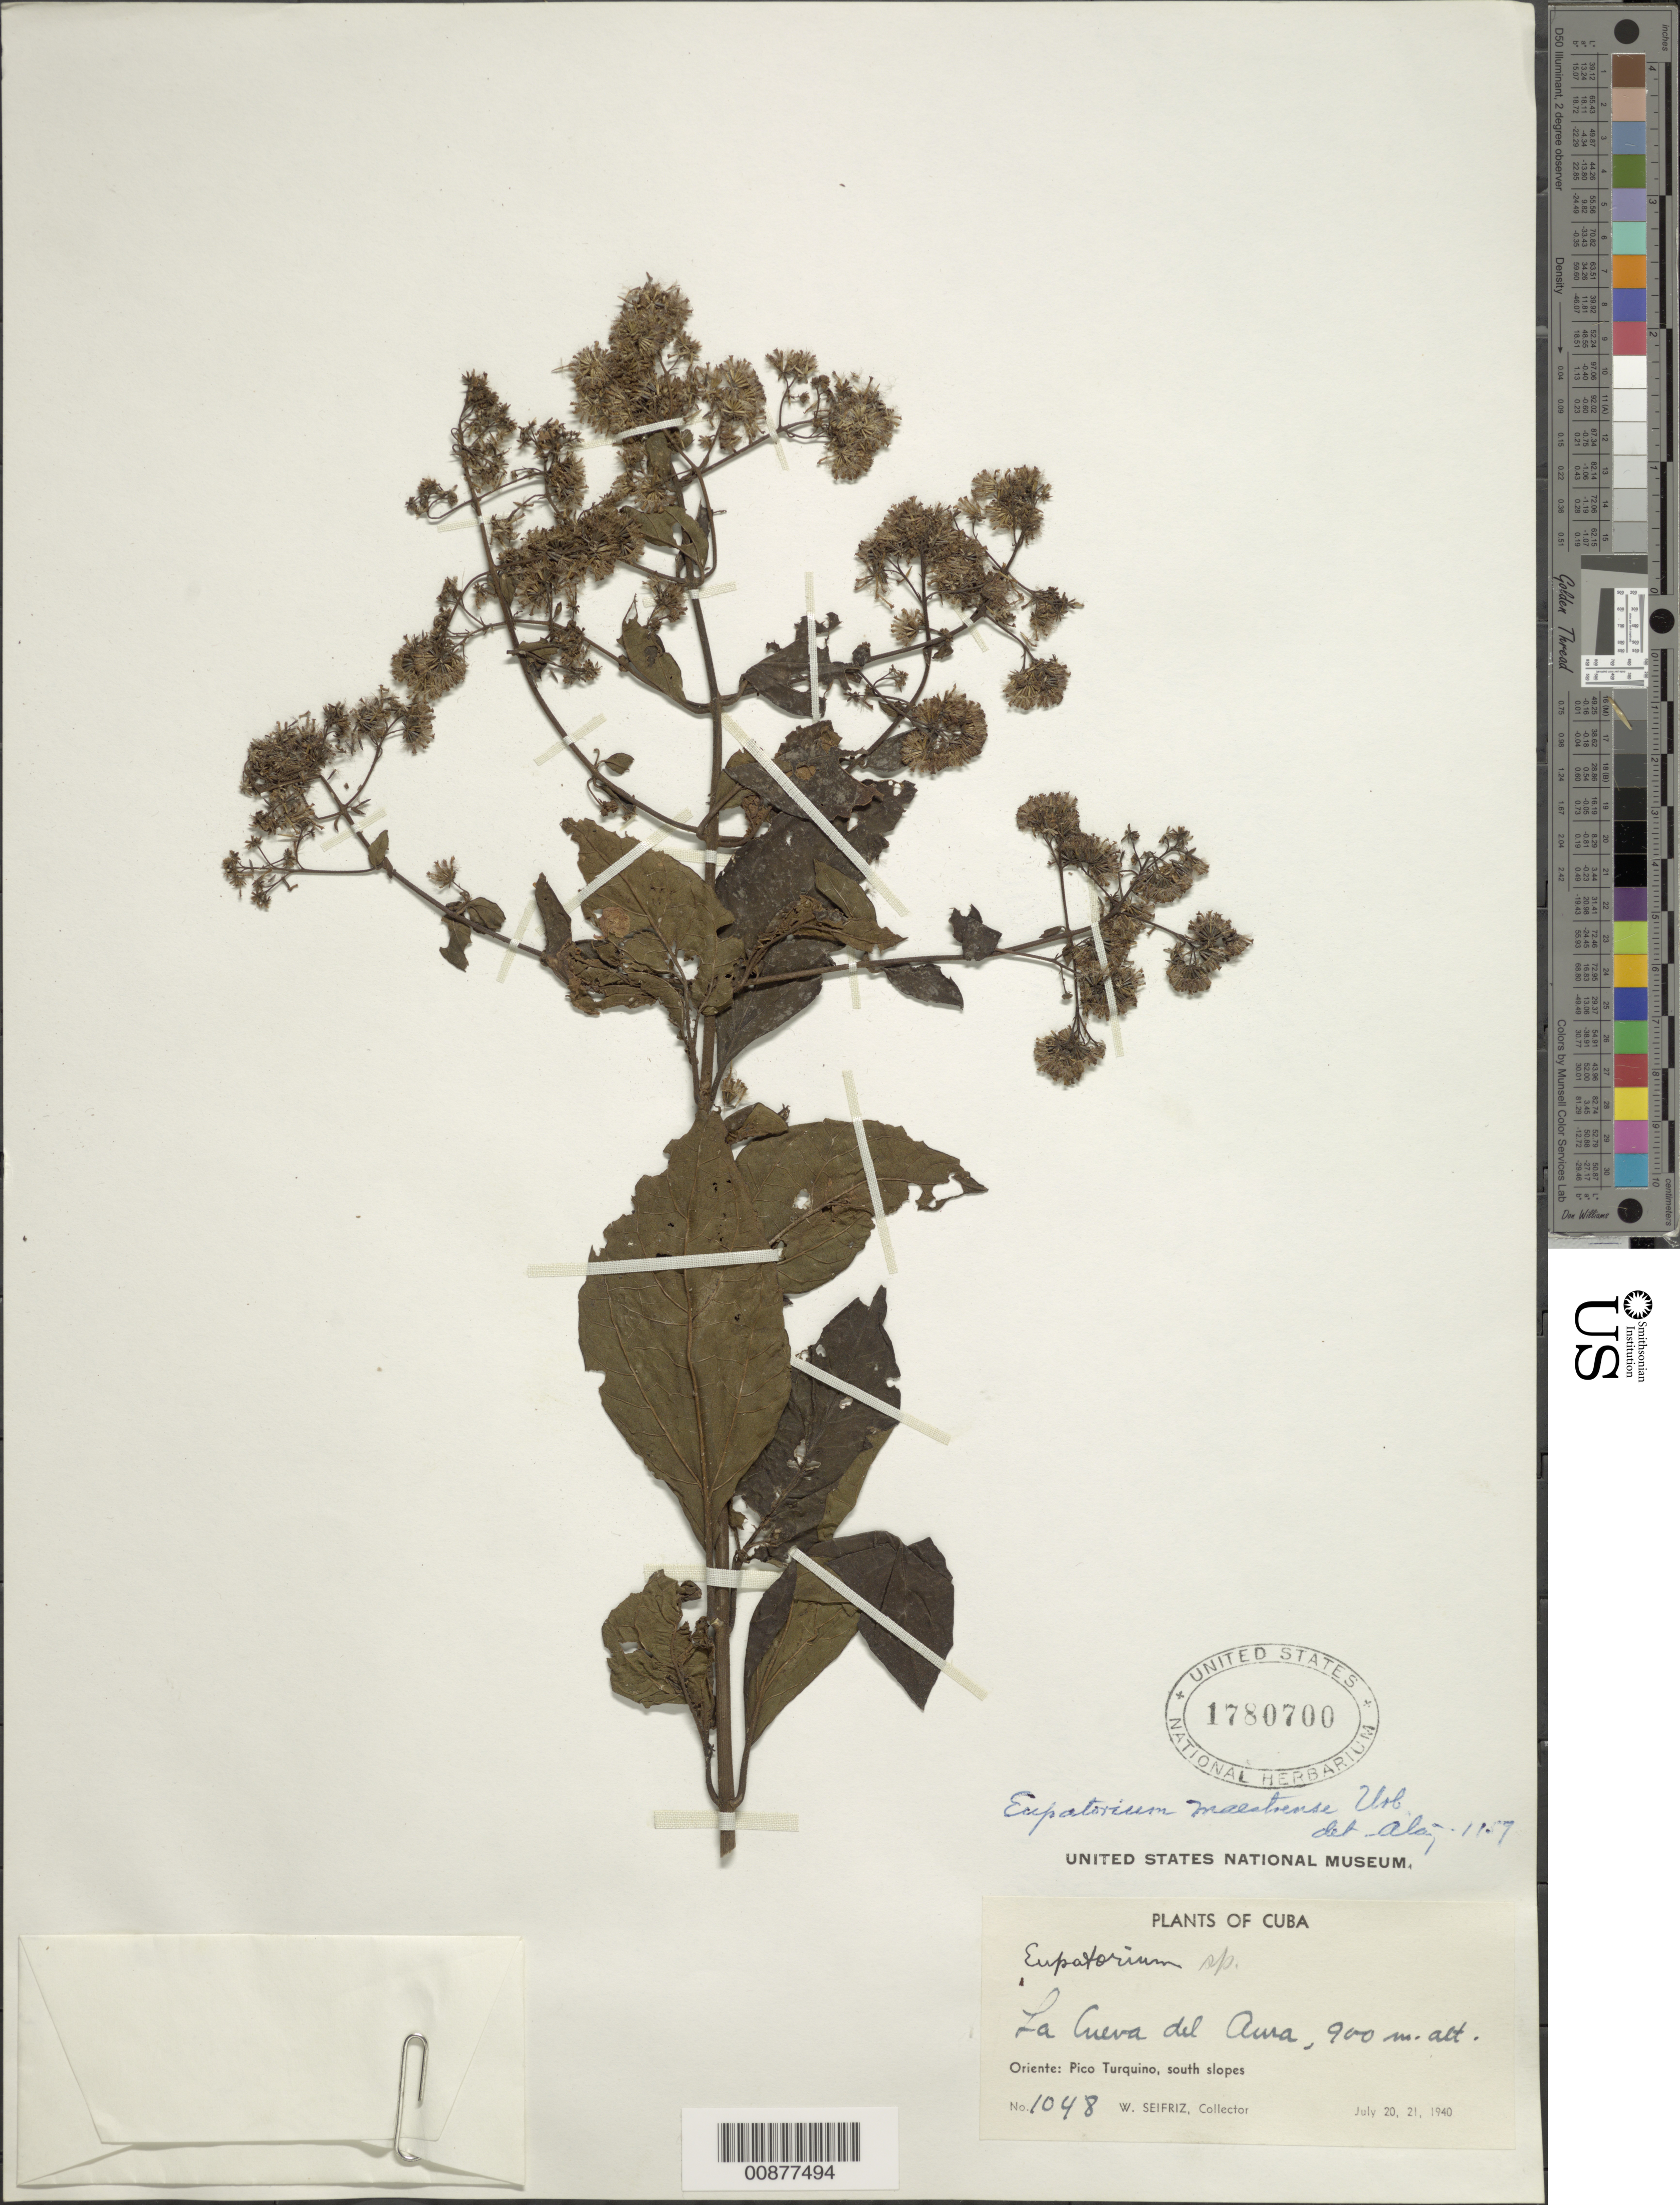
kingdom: Plantae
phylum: Tracheophyta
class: Magnoliopsida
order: Asterales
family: Asteraceae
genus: Koanophyllon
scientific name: Koanophyllon maestrense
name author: (Urb.) R.M. King & H. Rob.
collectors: W. Seifriz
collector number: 1048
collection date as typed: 20 Jul 1940 to 21 Jul 1940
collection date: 1940-07-20/1940-07-21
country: Cuba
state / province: Oriente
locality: Pico Turquino, south slopes. La Cueva del Aura.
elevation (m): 900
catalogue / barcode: US 1780700